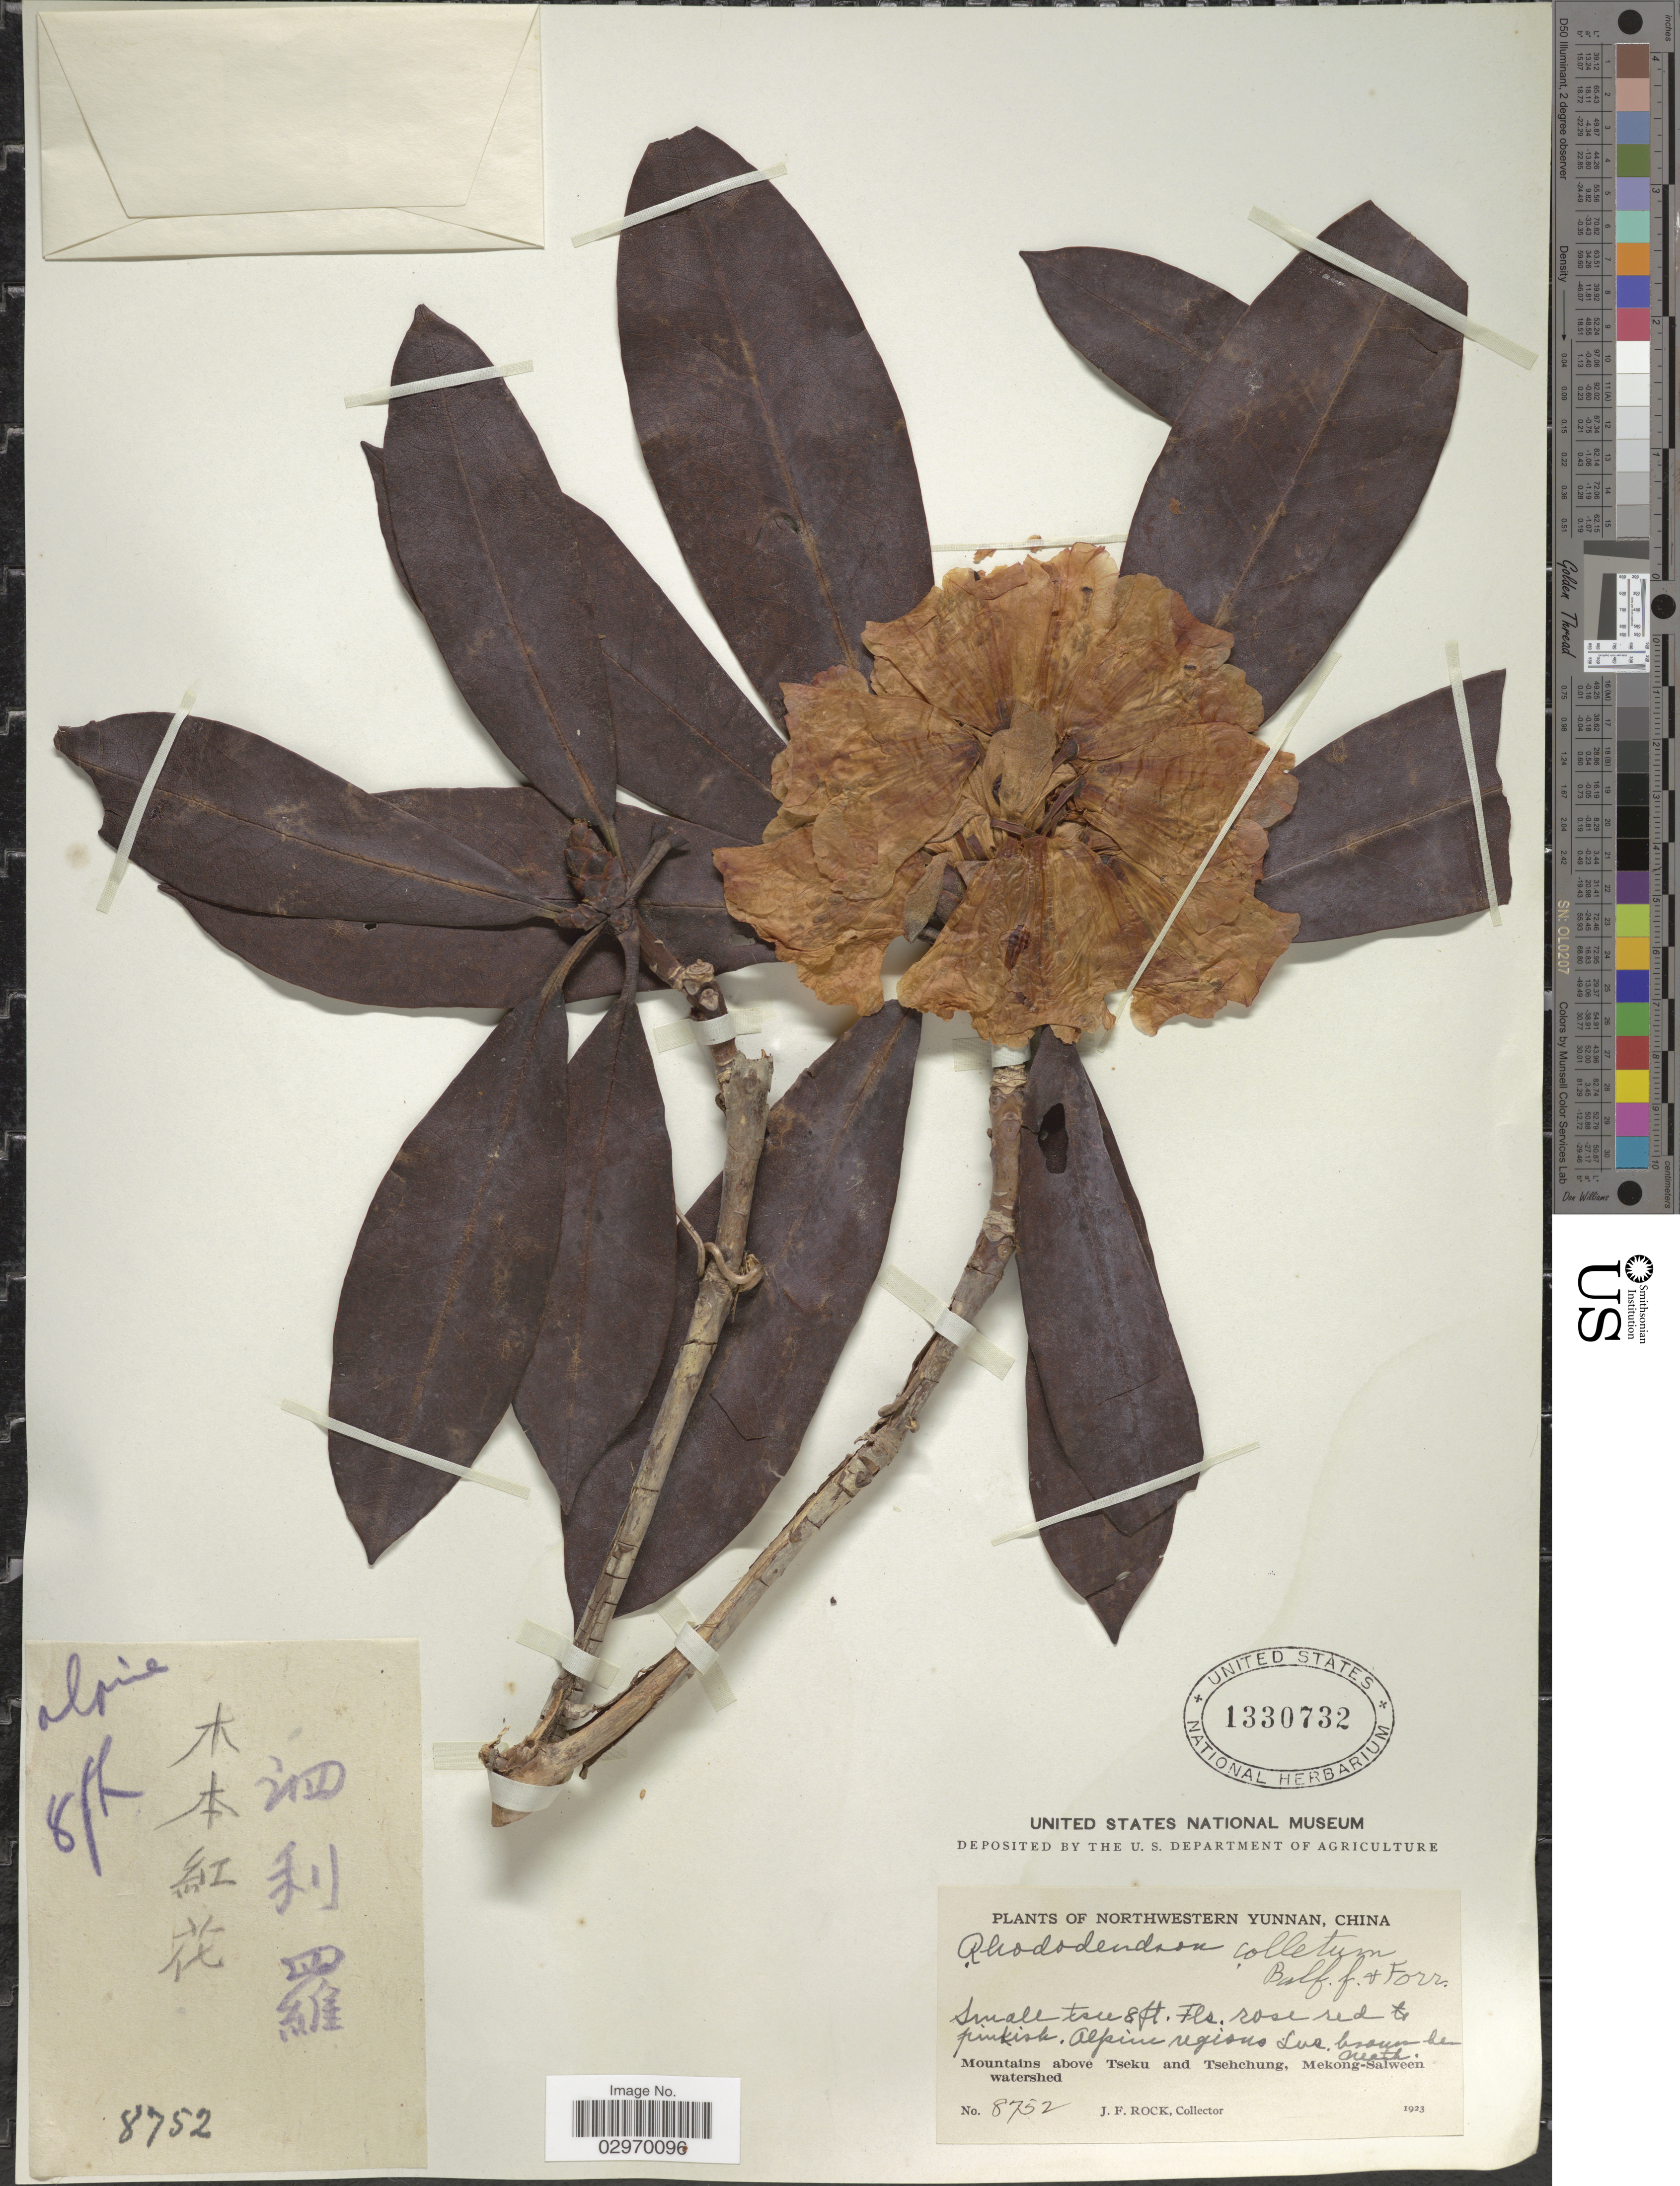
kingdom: Plantae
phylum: Tracheophyta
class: Magnoliopsida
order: Ericales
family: Ericaceae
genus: Rhododendron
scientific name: Rhododendron colletum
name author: Balf. f. & Forrest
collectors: J. Rock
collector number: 8752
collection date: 1923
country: China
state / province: Yunnan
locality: Northwestern Yunnan. Alpine regions Lua brown beneath. Mountains above Tseku and Tsehchung, Mekong-Salween watershed.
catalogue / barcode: US 1330732